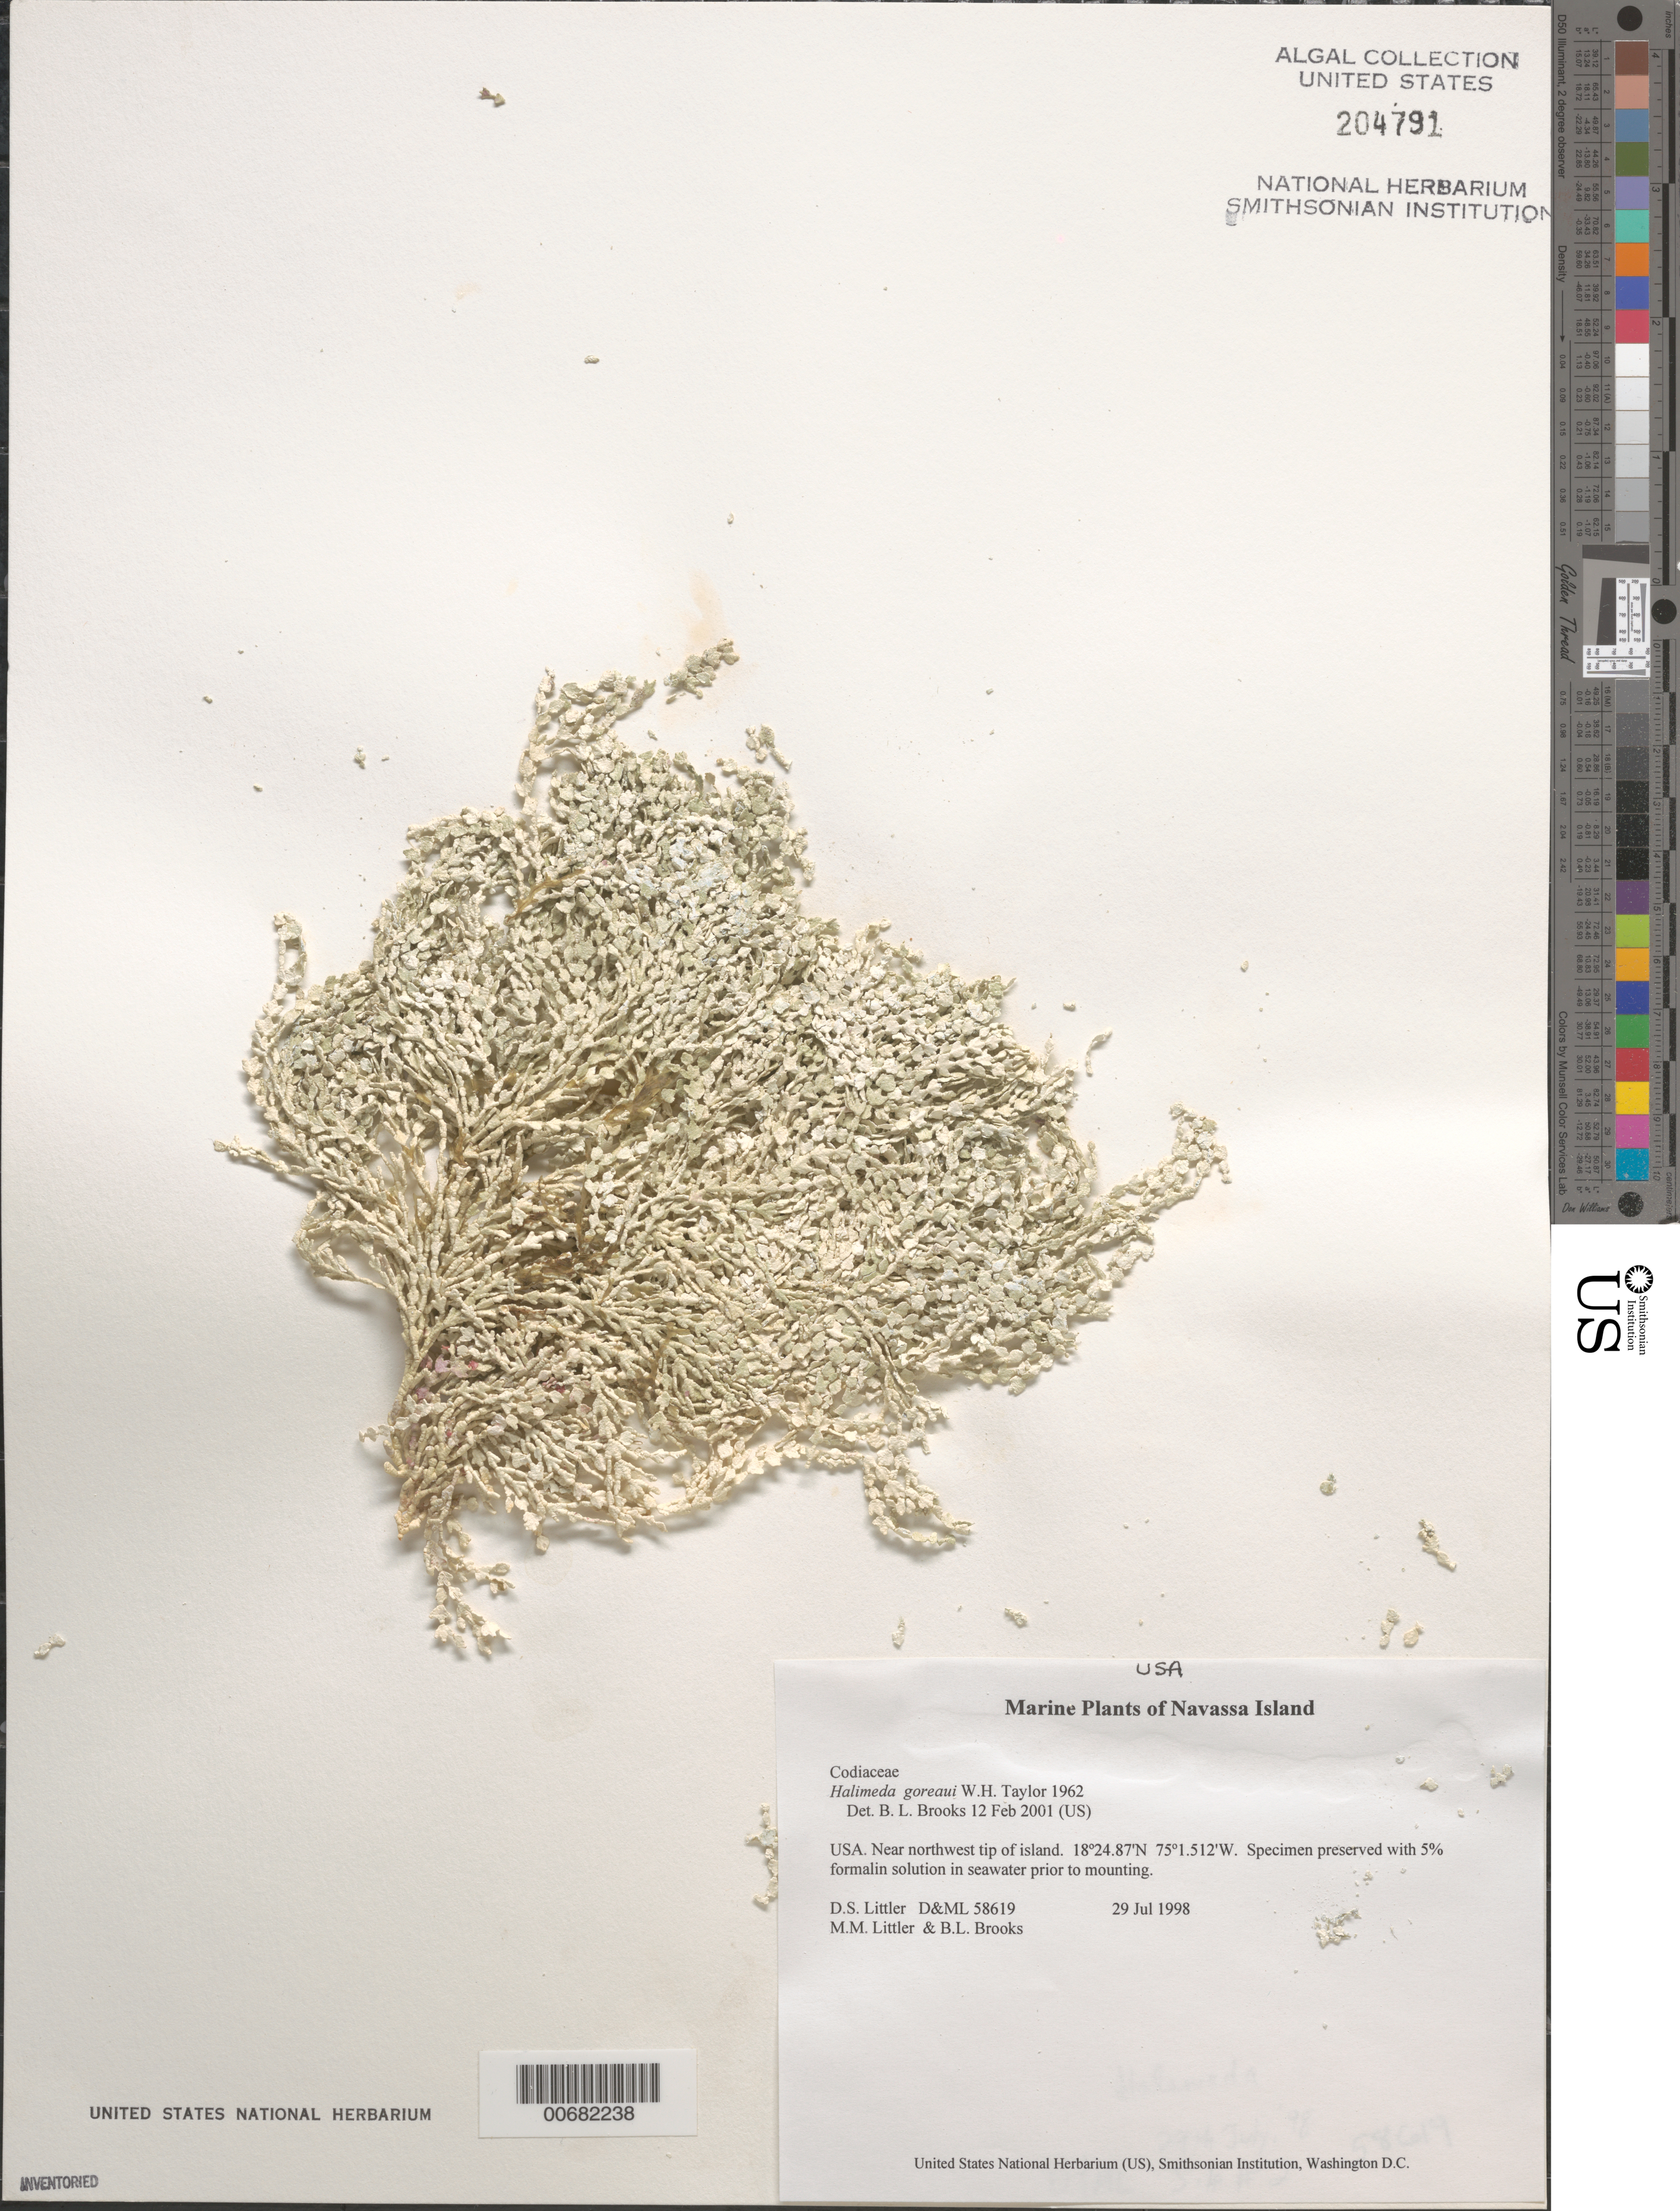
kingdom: Plantae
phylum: Chlorophyta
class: Ulvophyceae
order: Bryopsidales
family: Halimedaceae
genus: Halimeda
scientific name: Halimeda goreaui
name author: W.R. Taylor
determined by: Brooks, B. L., (BOT), Smithsonian Institution - National Museum of Natural History (UNITED STATES)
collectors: D. S. Littler, M. M. Littler & B. Brooks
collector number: D&ML 58619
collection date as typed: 29 Jul 1998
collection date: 1998-07-29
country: Navassa Island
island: Navassa Island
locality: Northwest tip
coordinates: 18 24.87' N, 75 1.512' W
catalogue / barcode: US 204791